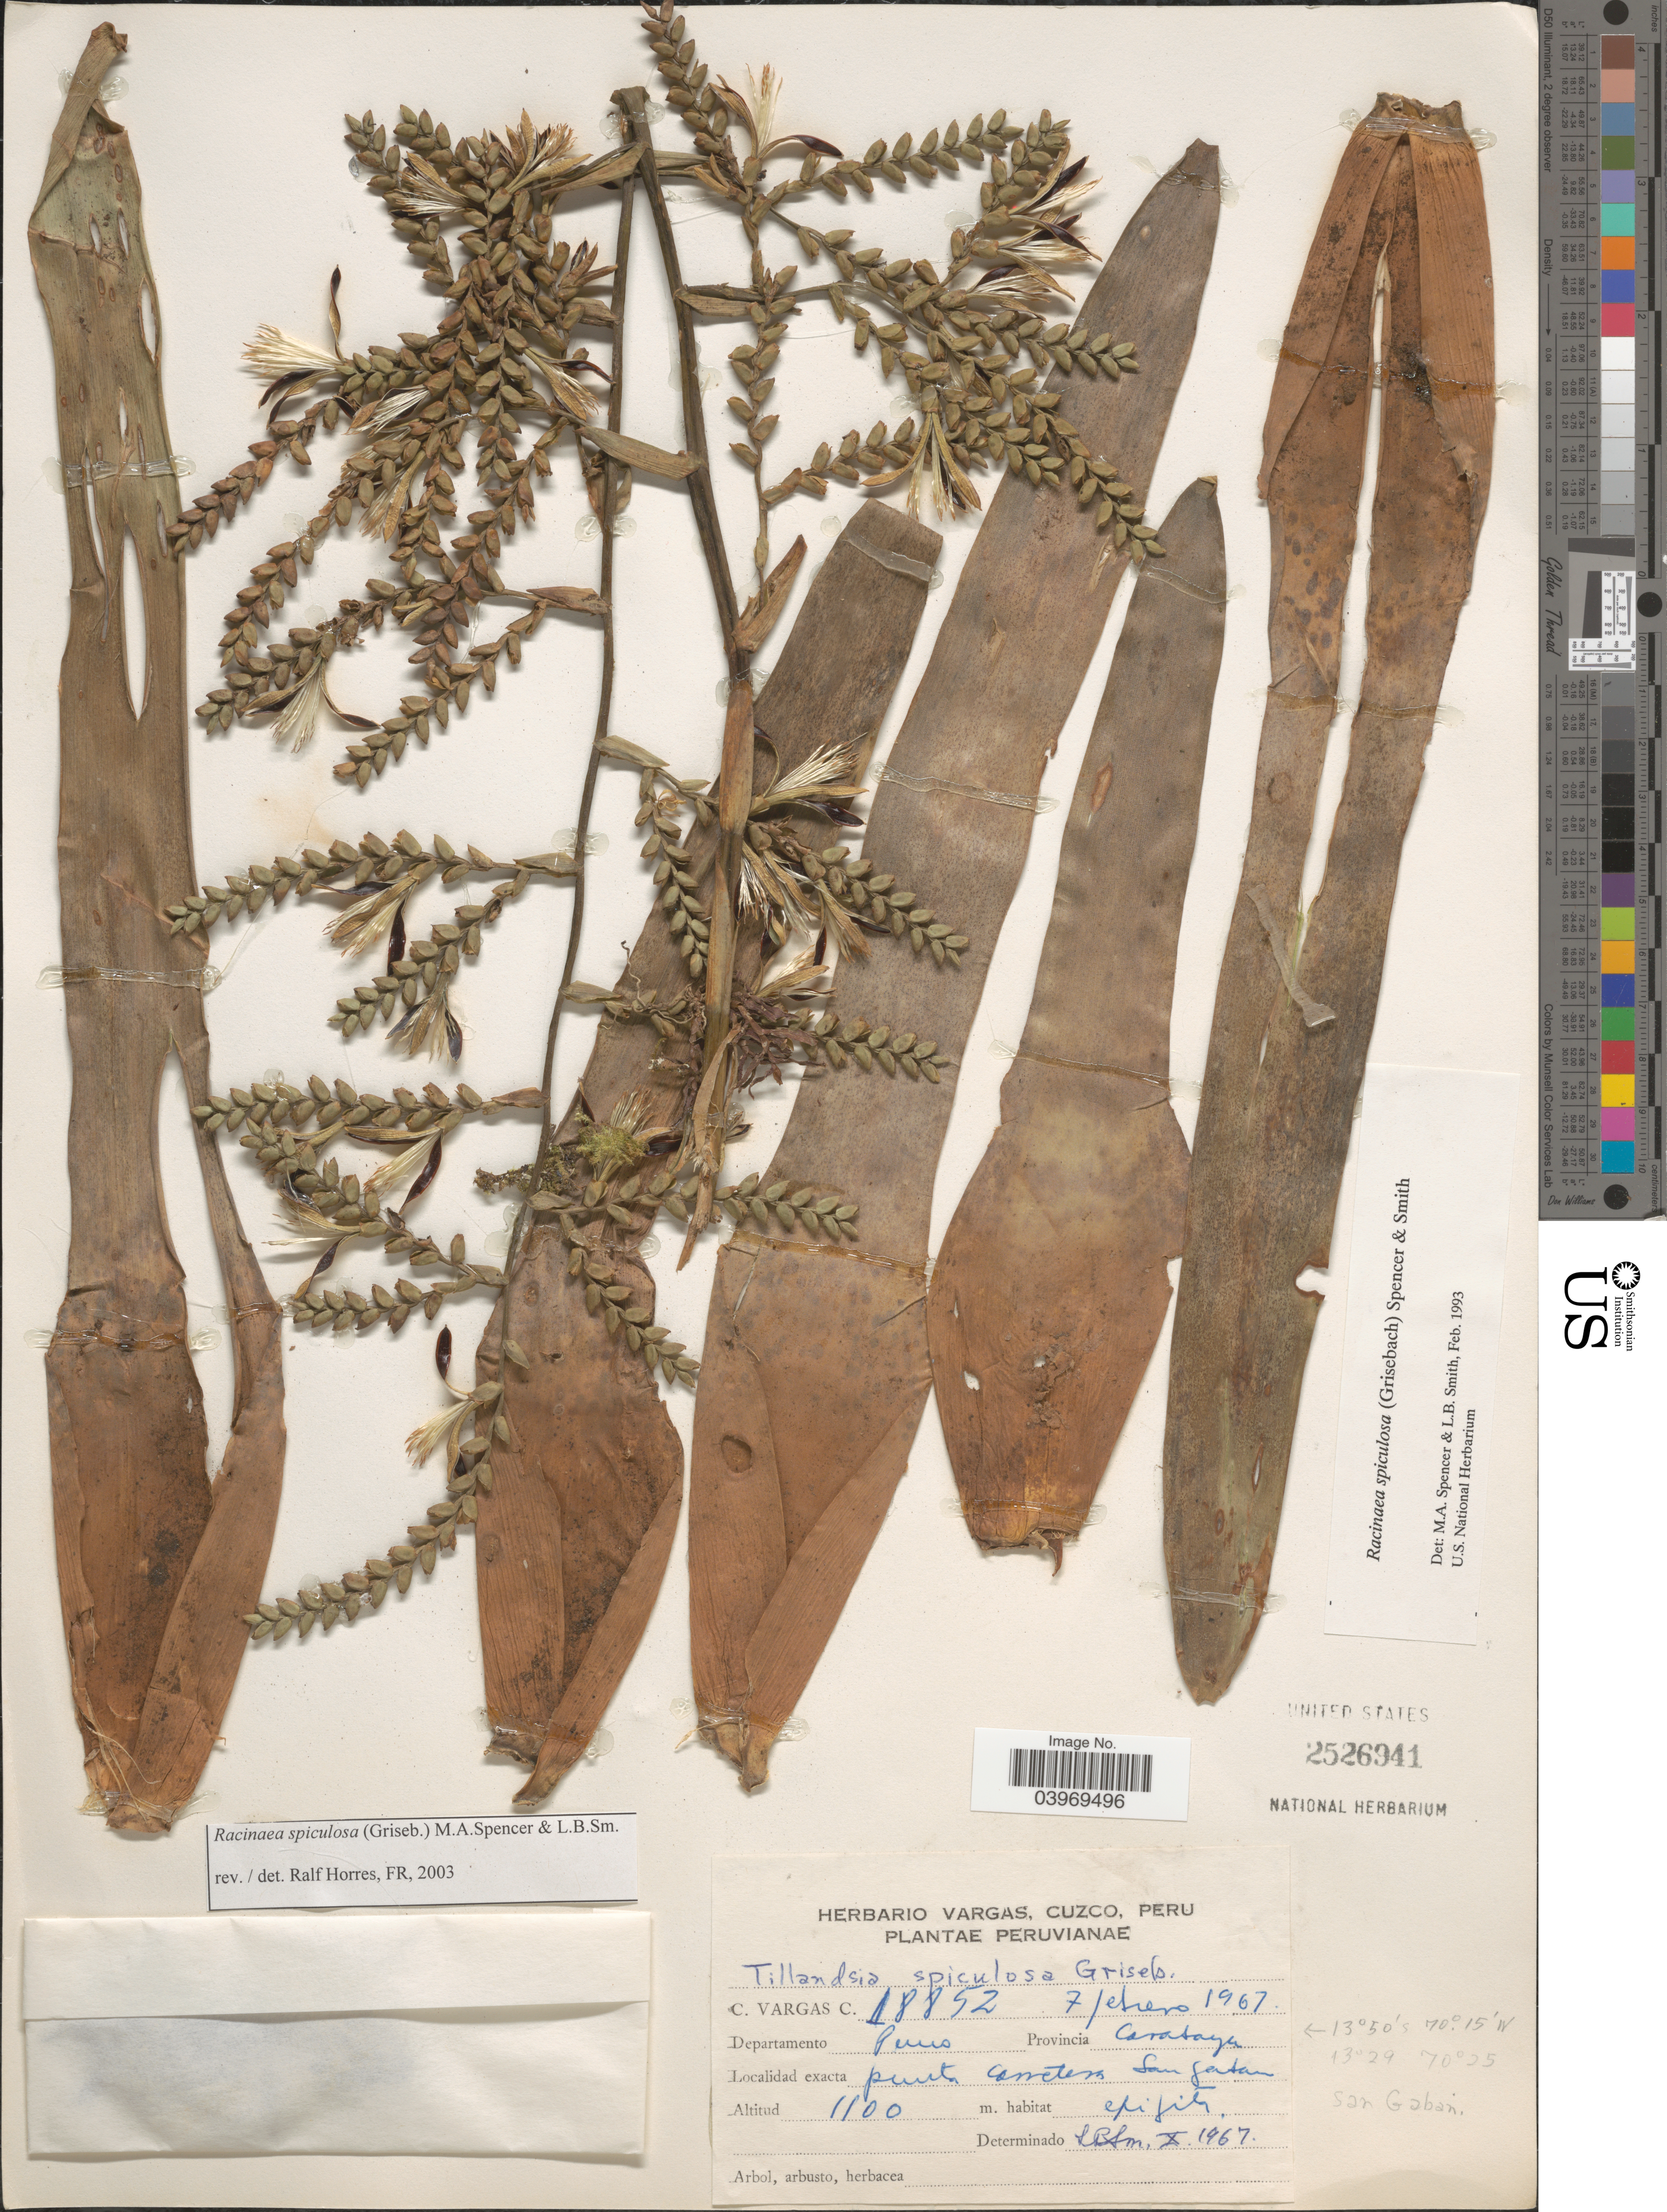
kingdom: Plantae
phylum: Tracheophyta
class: Liliopsida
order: Poales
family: Bromeliaceae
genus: Racinaea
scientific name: Racinaea spiculosa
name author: (Griseb.) M.A. Spencer & L.B. Sm.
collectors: C. Vargas Calderón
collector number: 18852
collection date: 1967-02-07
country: Peru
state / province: Puno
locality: Departamento Puno. Provincia Carabaya. Punta carretera San Gatan. San Gaban.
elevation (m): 1100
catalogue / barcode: US 2526941